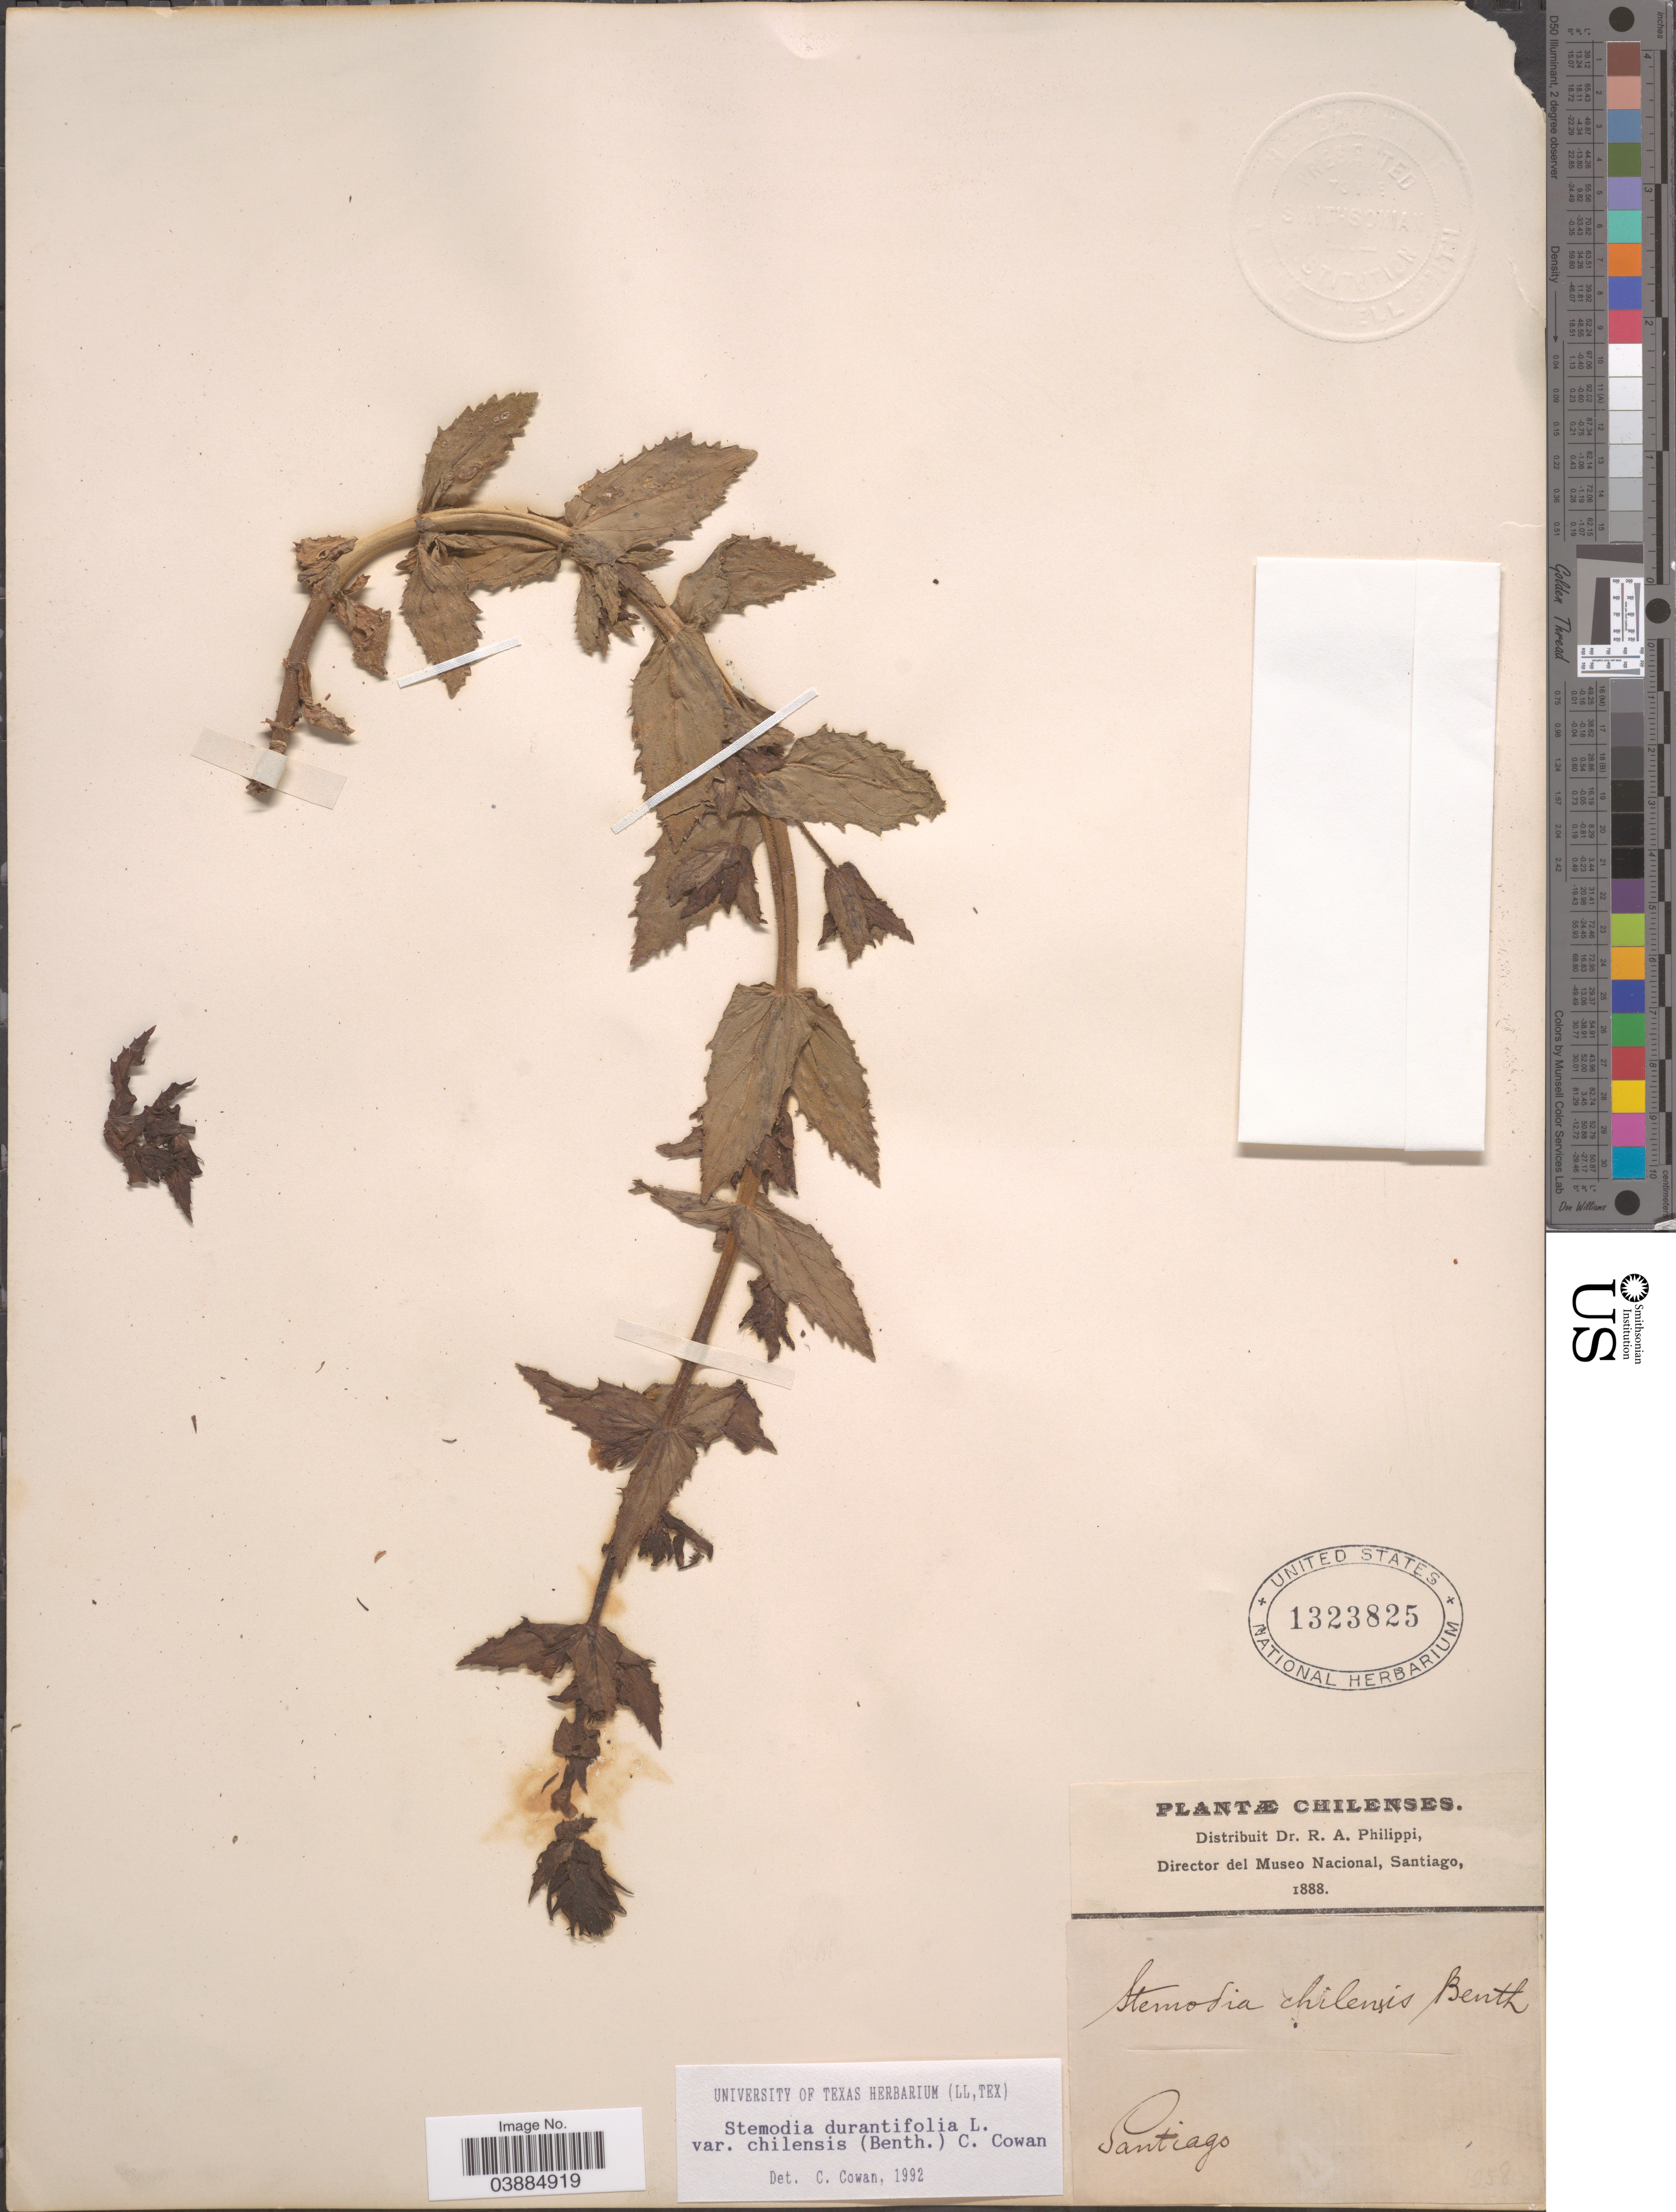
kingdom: Plantae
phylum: Tracheophyta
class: Magnoliopsida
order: Lamiales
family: Plantaginaceae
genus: Stemodia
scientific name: Stemodia durantifolia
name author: (L.) Sw.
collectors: ex. herb. R.A. Philippi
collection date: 1888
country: Chile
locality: Santiago.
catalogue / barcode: US 1323825